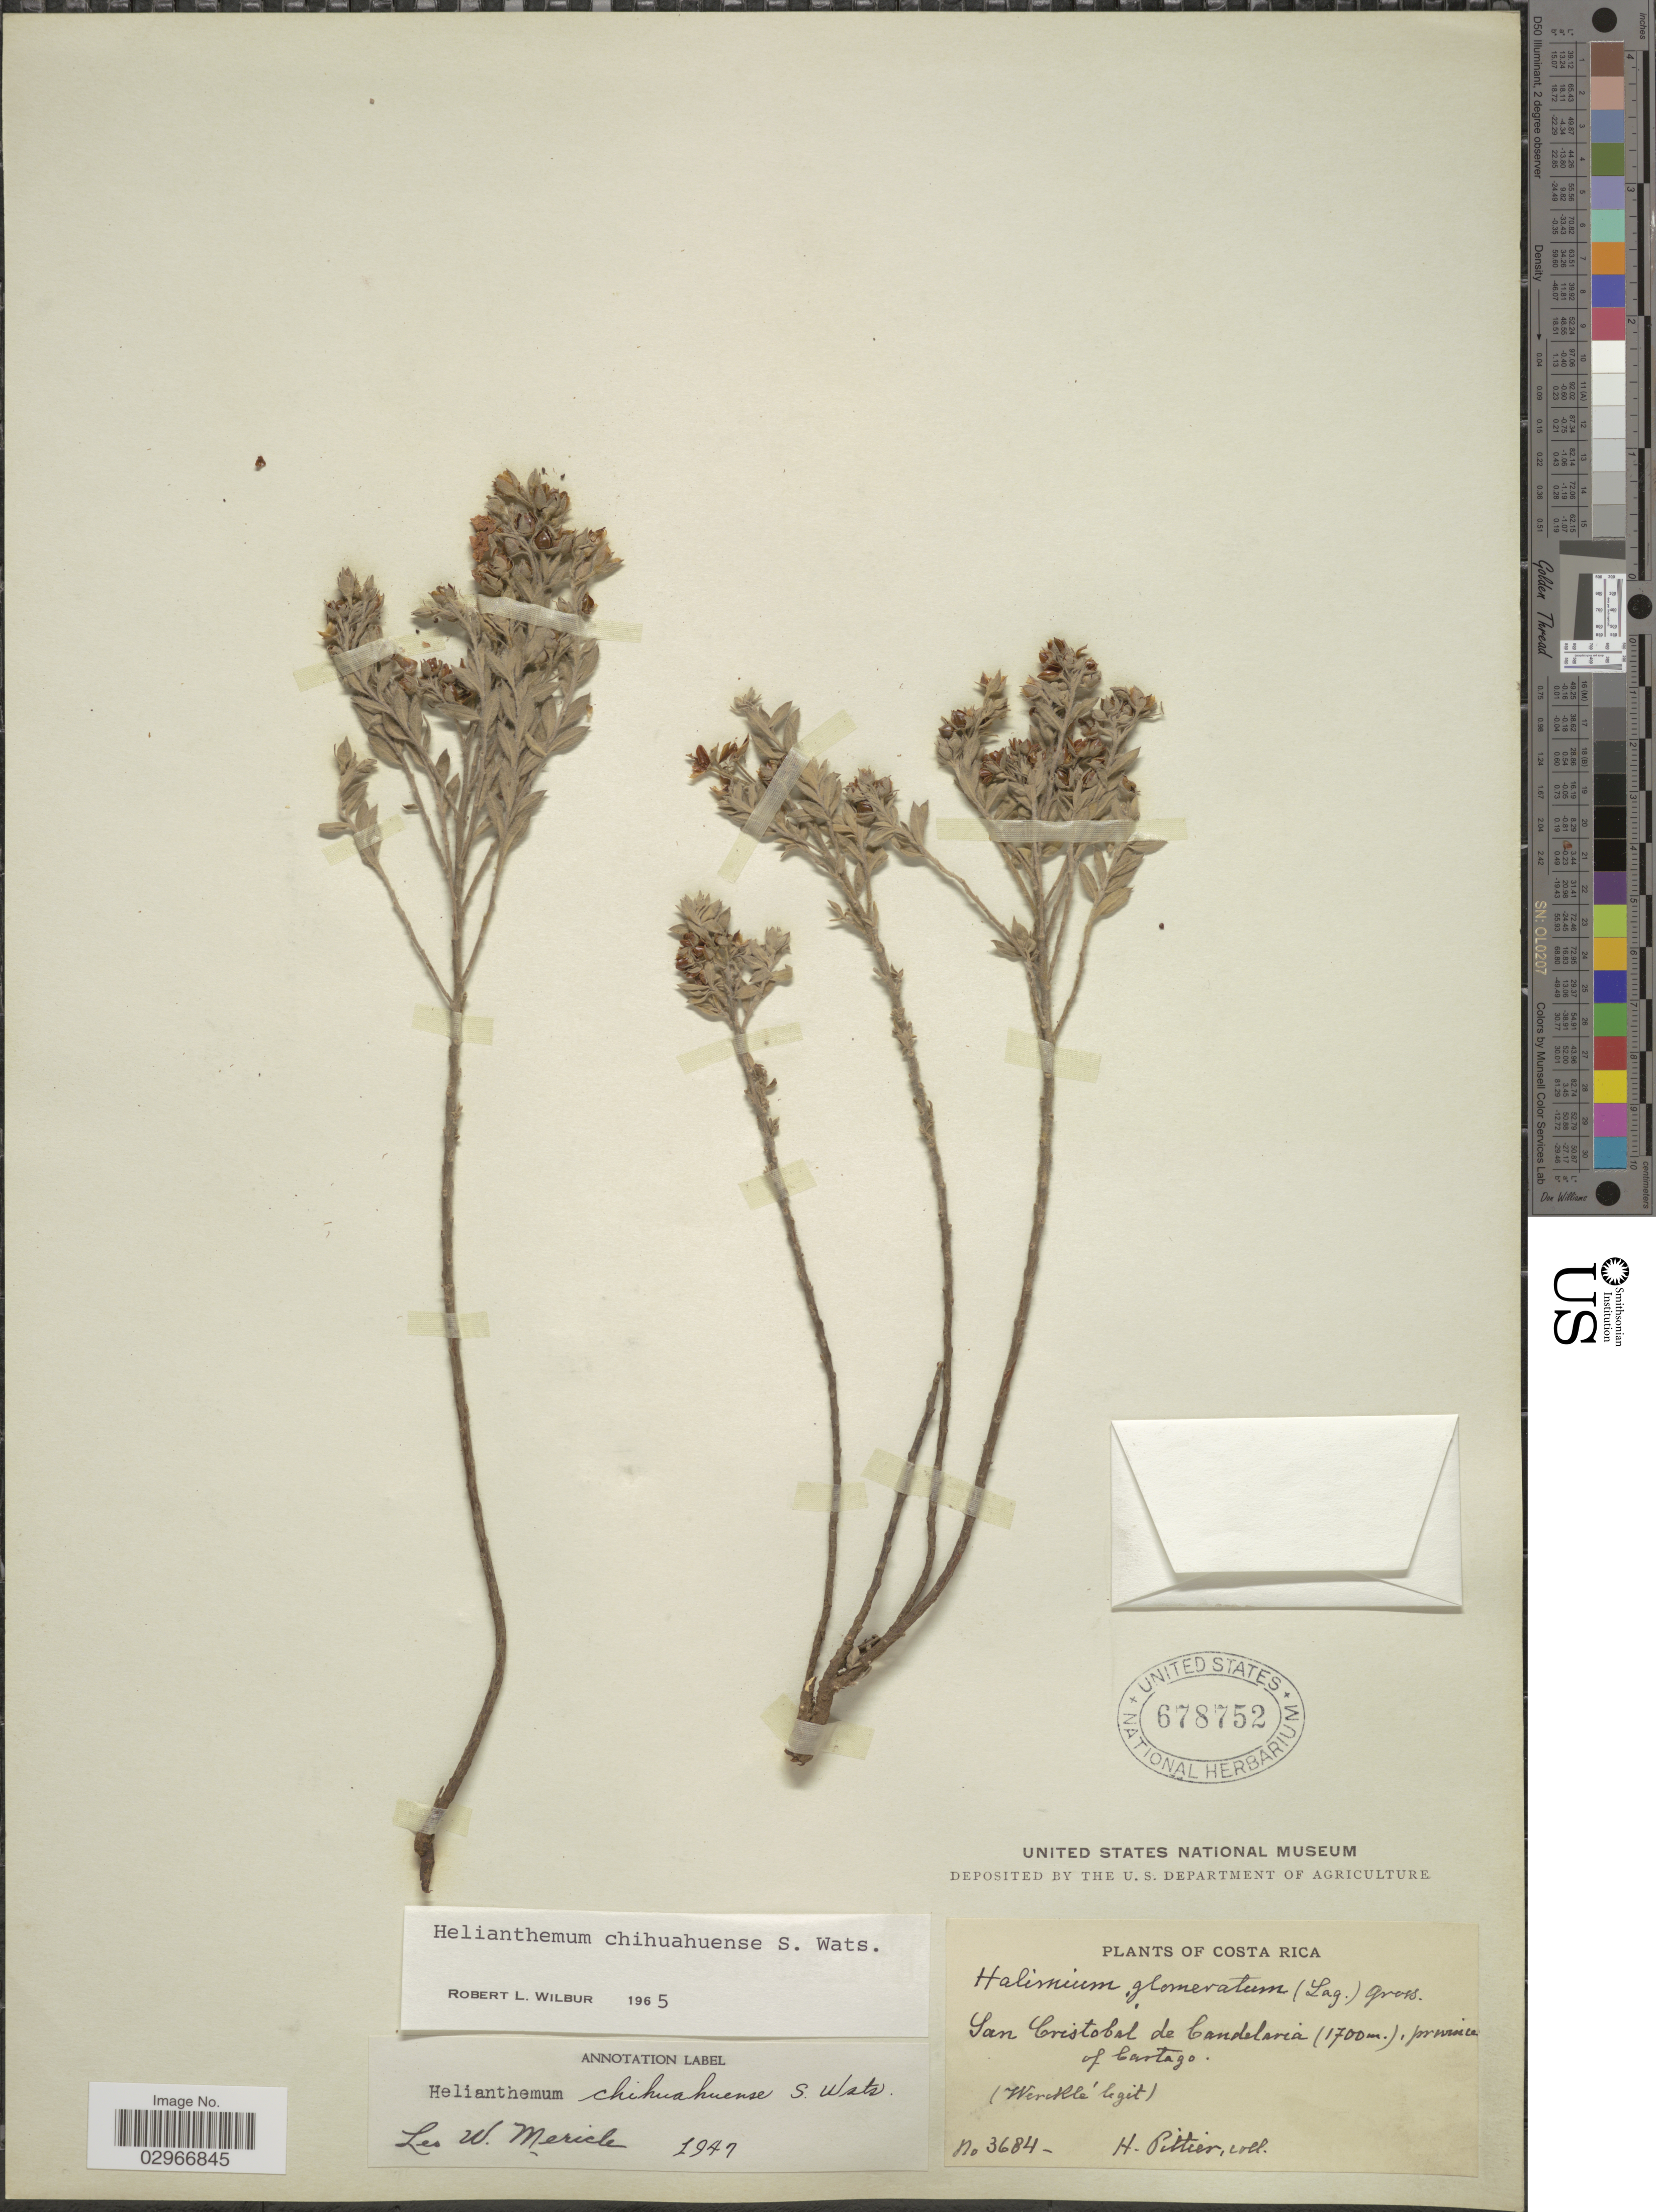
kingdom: Plantae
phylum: Tracheophyta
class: Magnoliopsida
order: Malvales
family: Cistaceae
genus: Helianthemum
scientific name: Helianthemum chihuahuense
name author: S. Watson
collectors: H. F. Pittier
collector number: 3684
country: Costa Rica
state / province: Cartago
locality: San Cristobal de Candelaria.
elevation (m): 1700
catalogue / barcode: US 678752